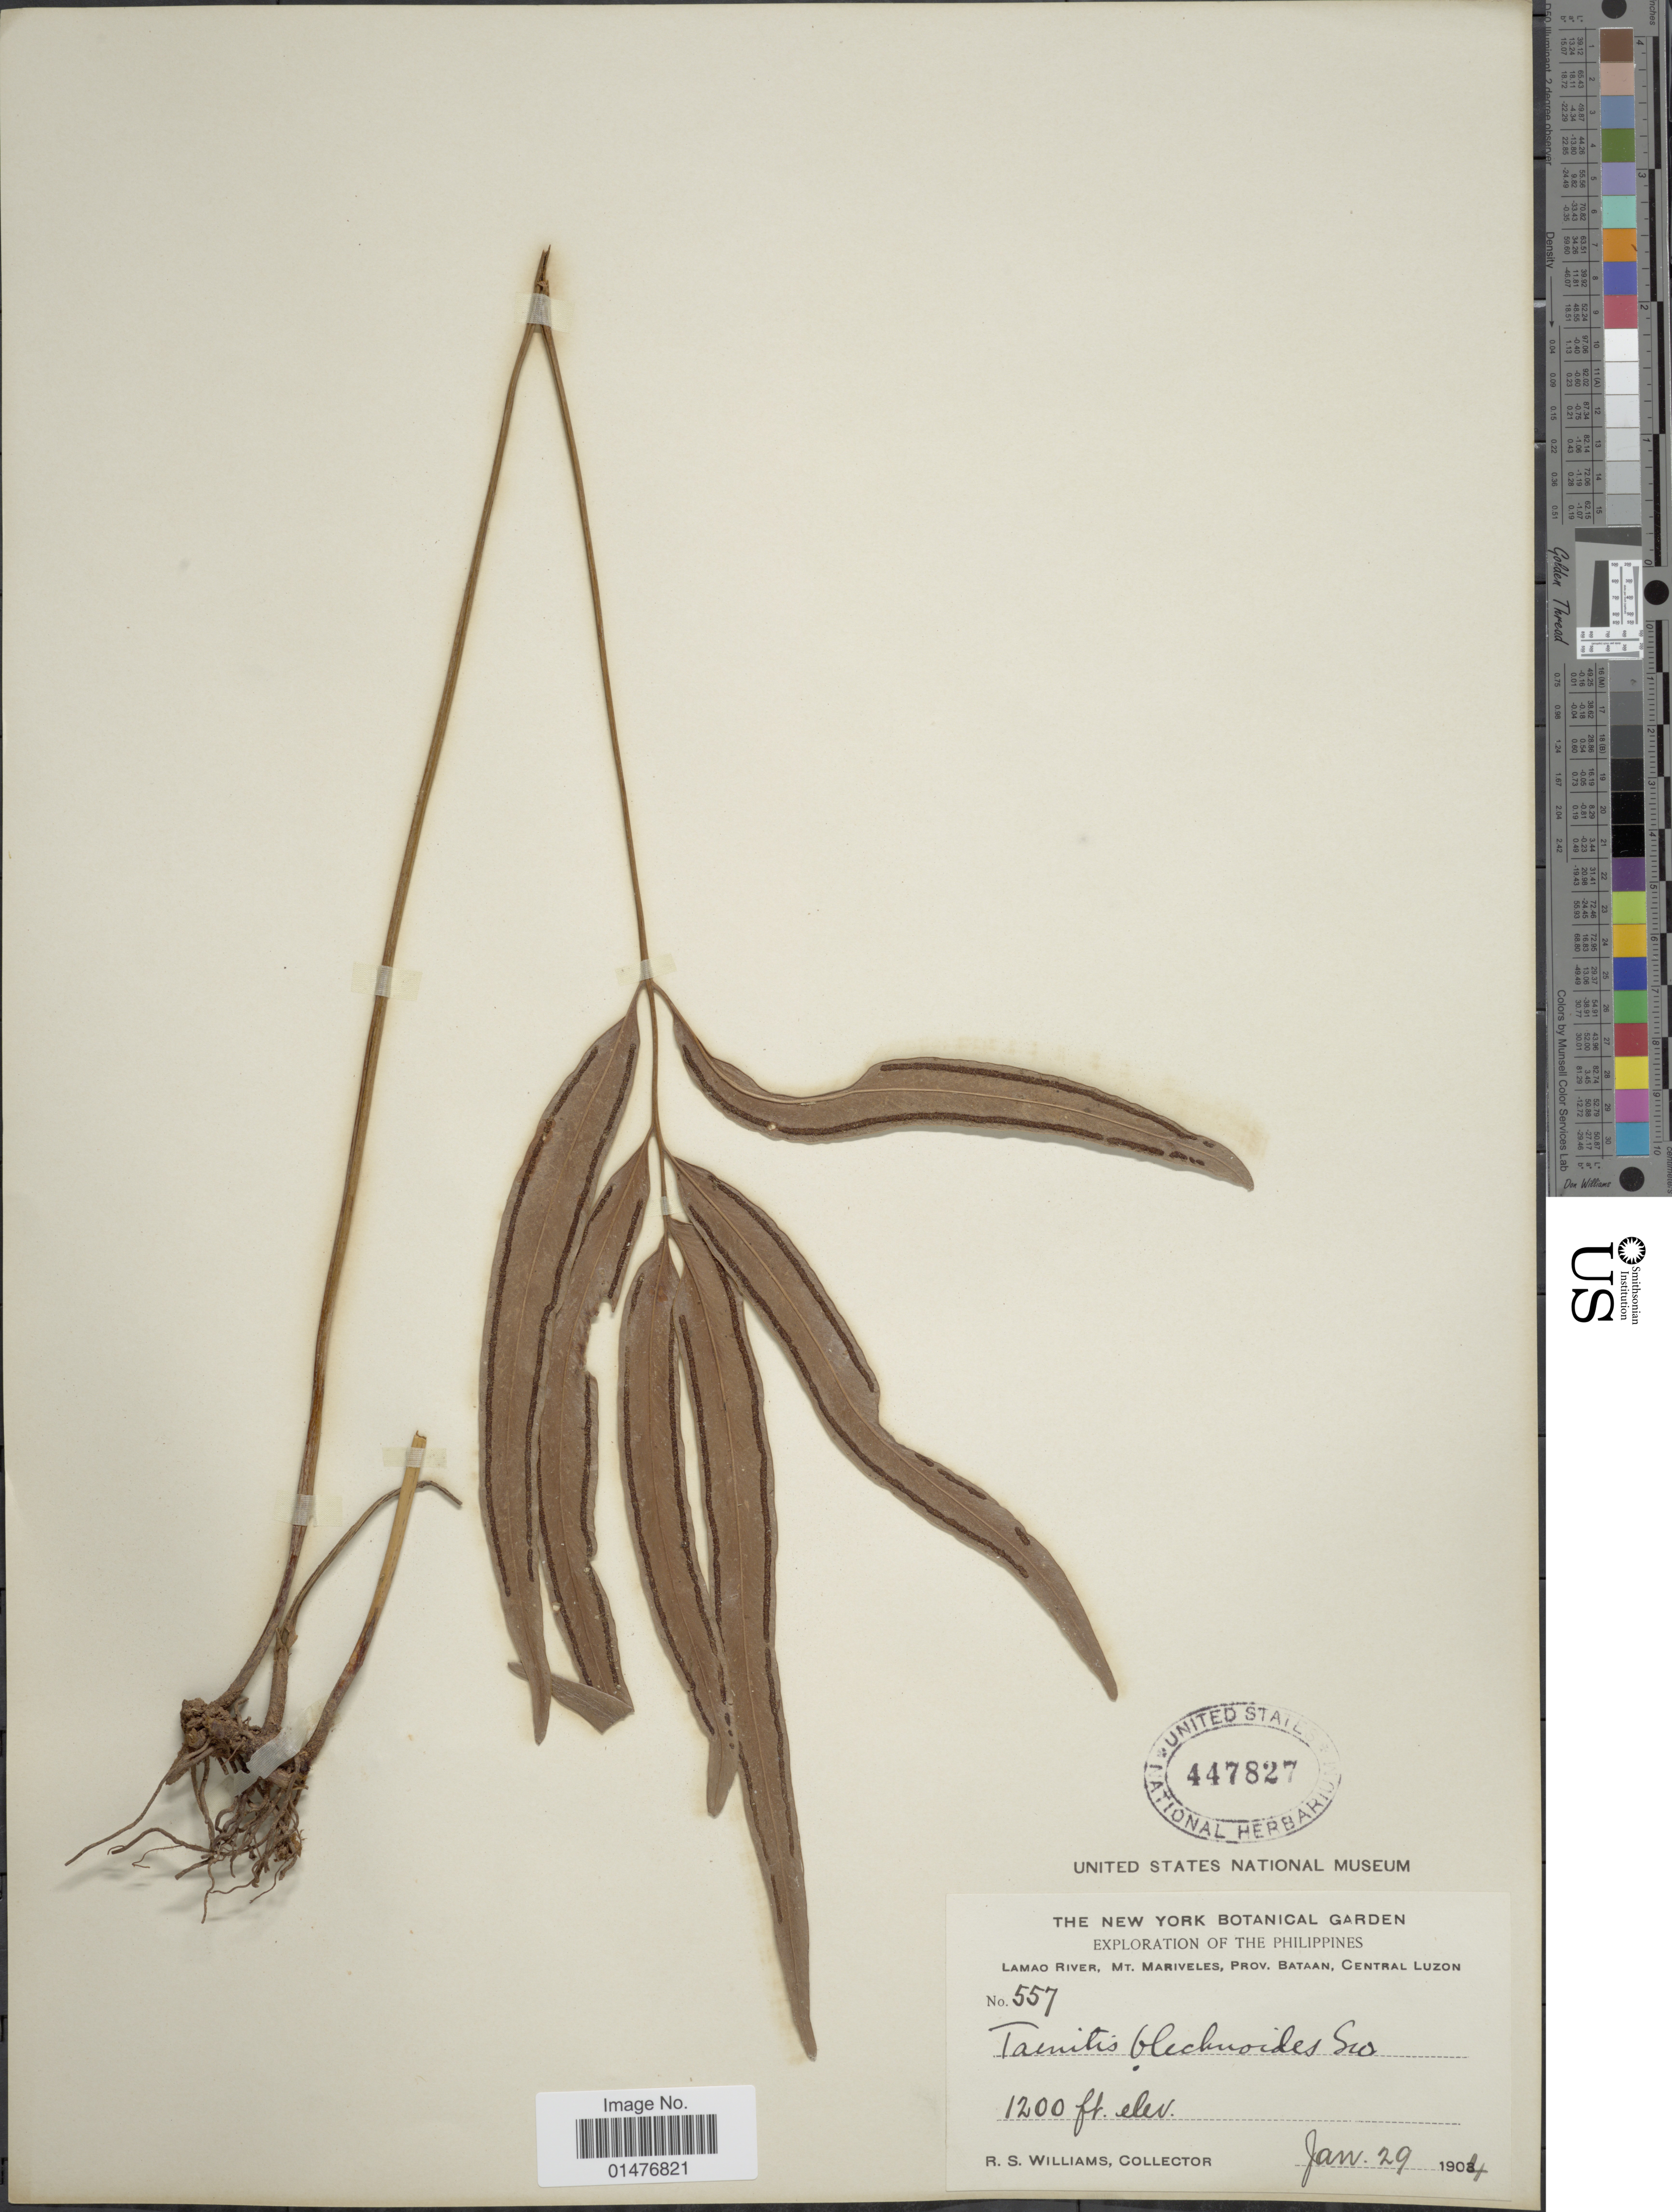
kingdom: Plantae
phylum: Tracheophyta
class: Polypodiopsida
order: Polypodiales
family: Pteridaceae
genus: Taenitis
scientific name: Taenitis blechnoides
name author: (Willd.) Sw.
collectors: R. S. Williams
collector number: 557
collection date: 1904-01-29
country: Philippines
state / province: Central Luzon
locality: Lamao River, Mt. Mariveles, prov. Bataan, Central Luzon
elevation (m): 366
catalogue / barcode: US 447827